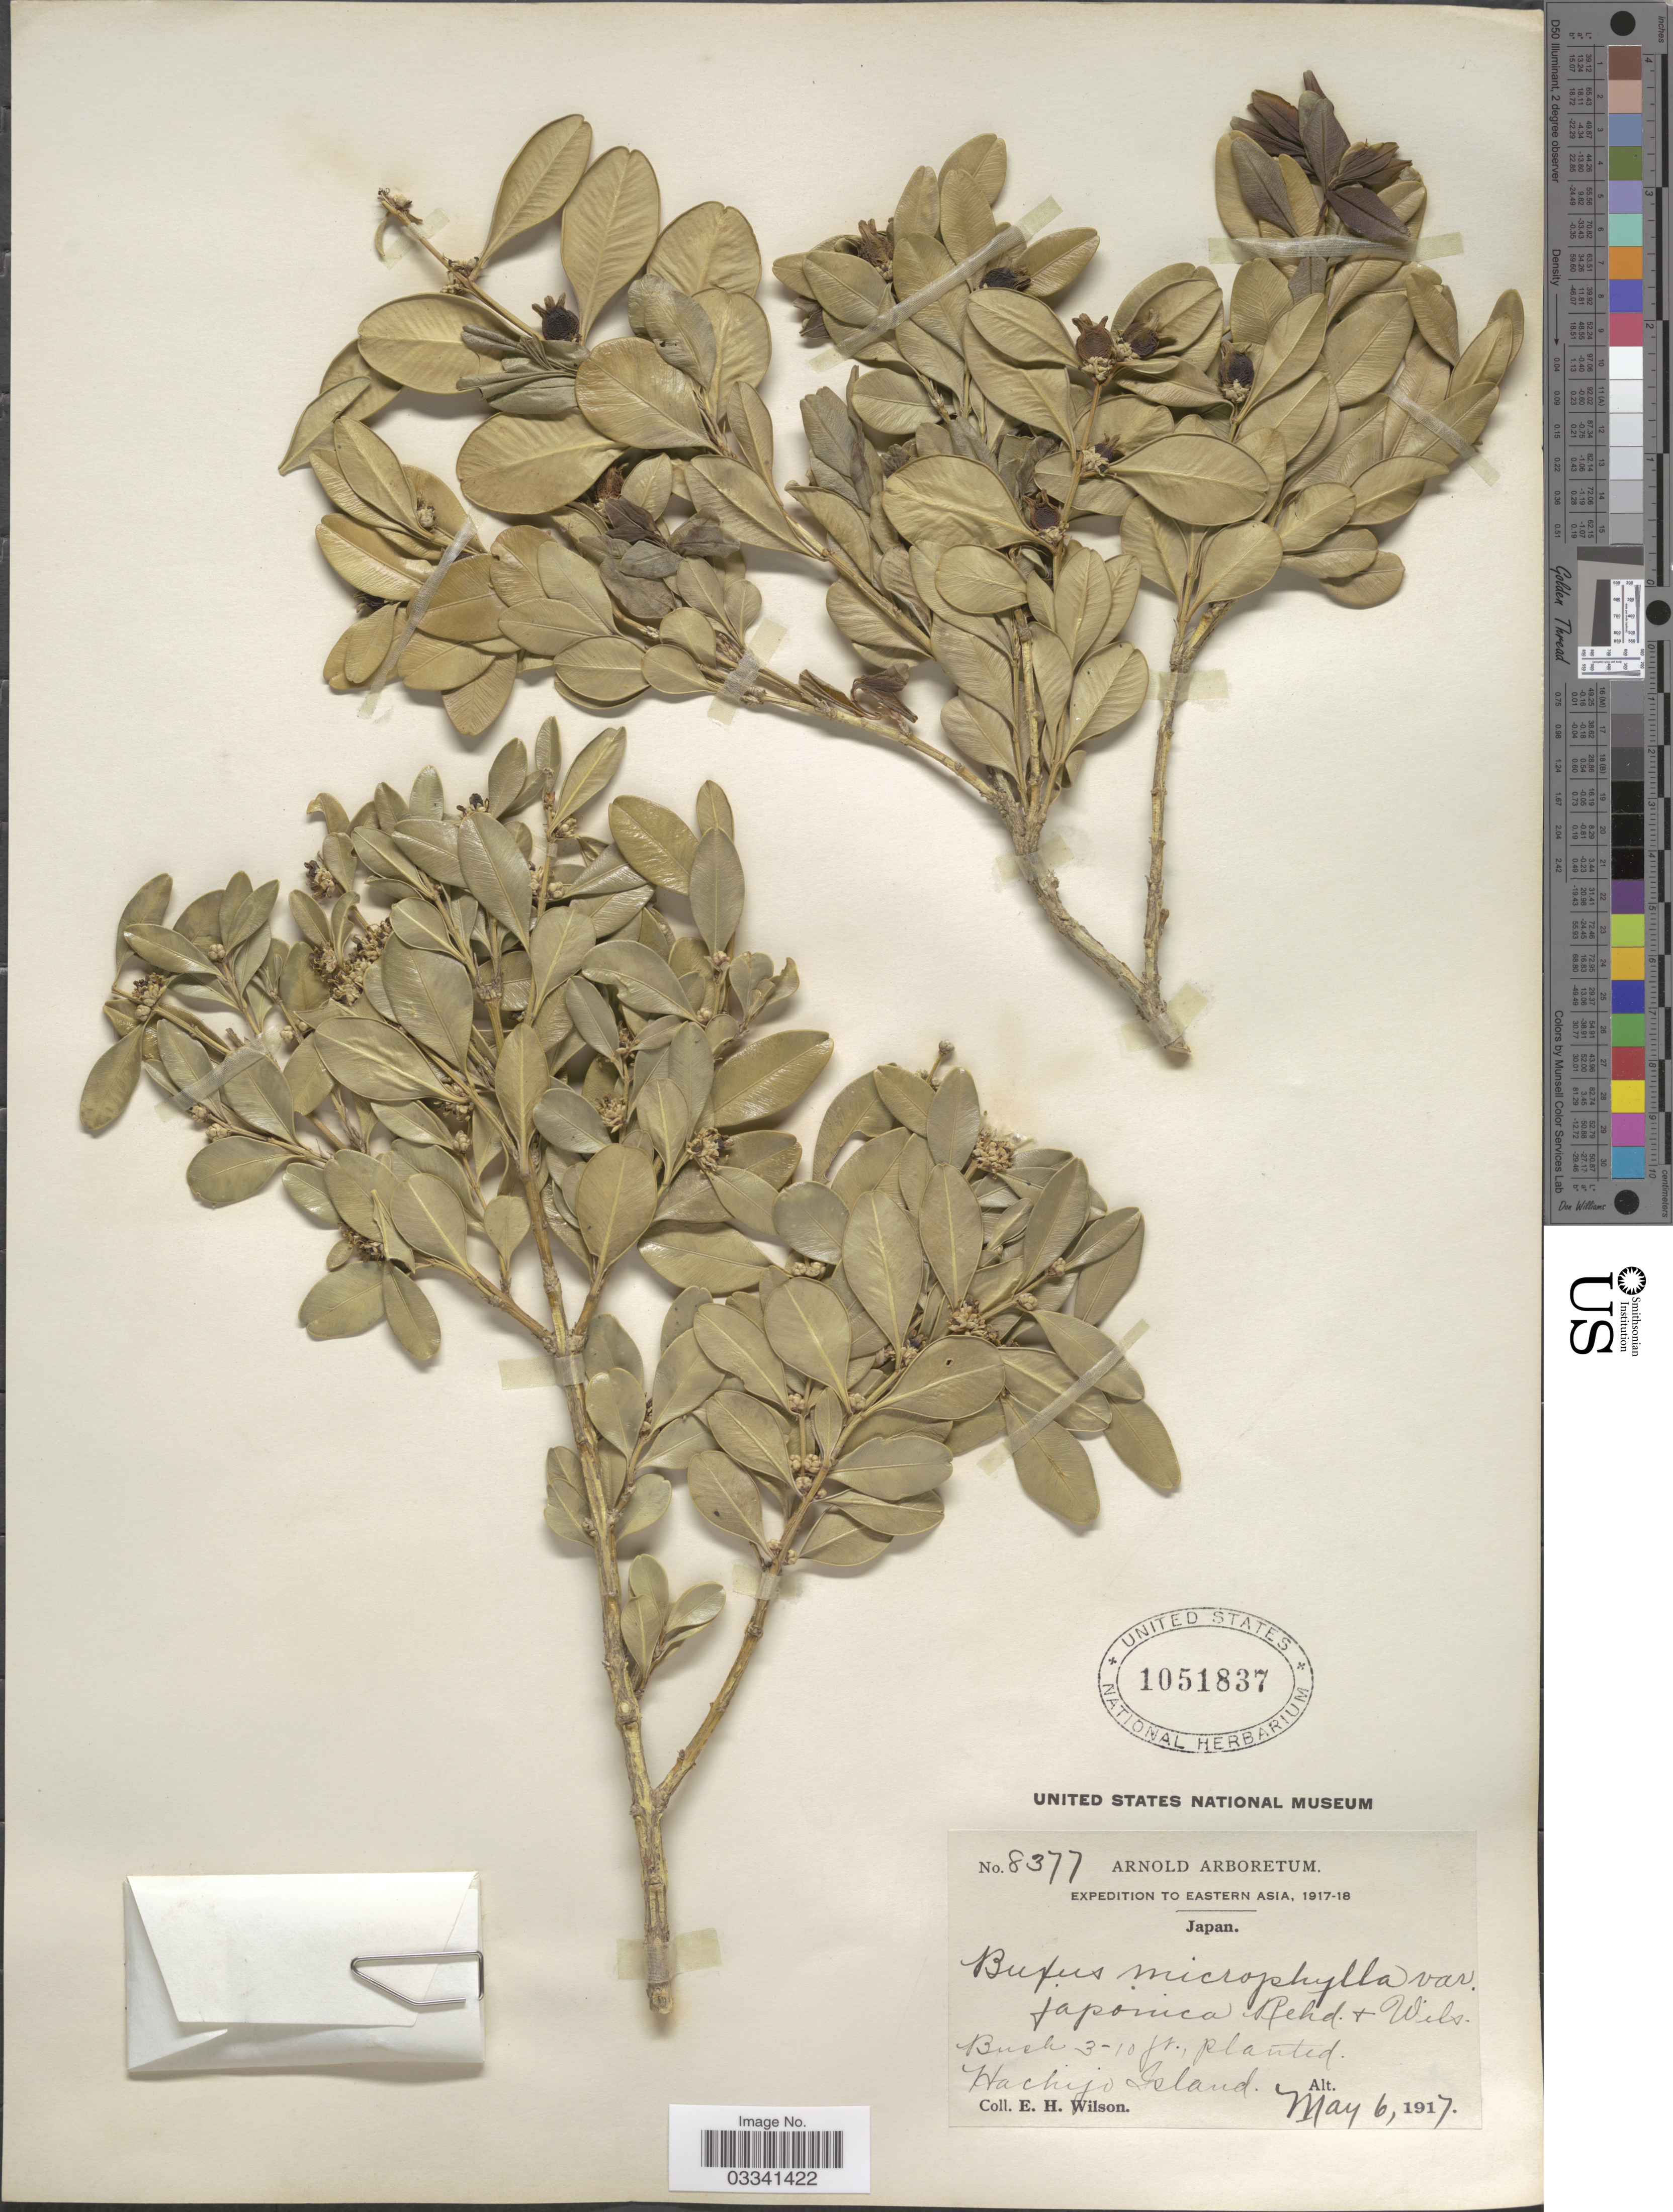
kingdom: Plantae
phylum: Tracheophyta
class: Magnoliopsida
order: Buxales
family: Buxaceae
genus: Buxus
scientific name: Buxus microphylla var. japonica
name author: (Müll. Arg.) Rehder & E.H. Wilson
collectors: E. Wilson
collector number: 8377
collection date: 1917-05-06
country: Japan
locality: Hachijo Island.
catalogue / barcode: US 1051837